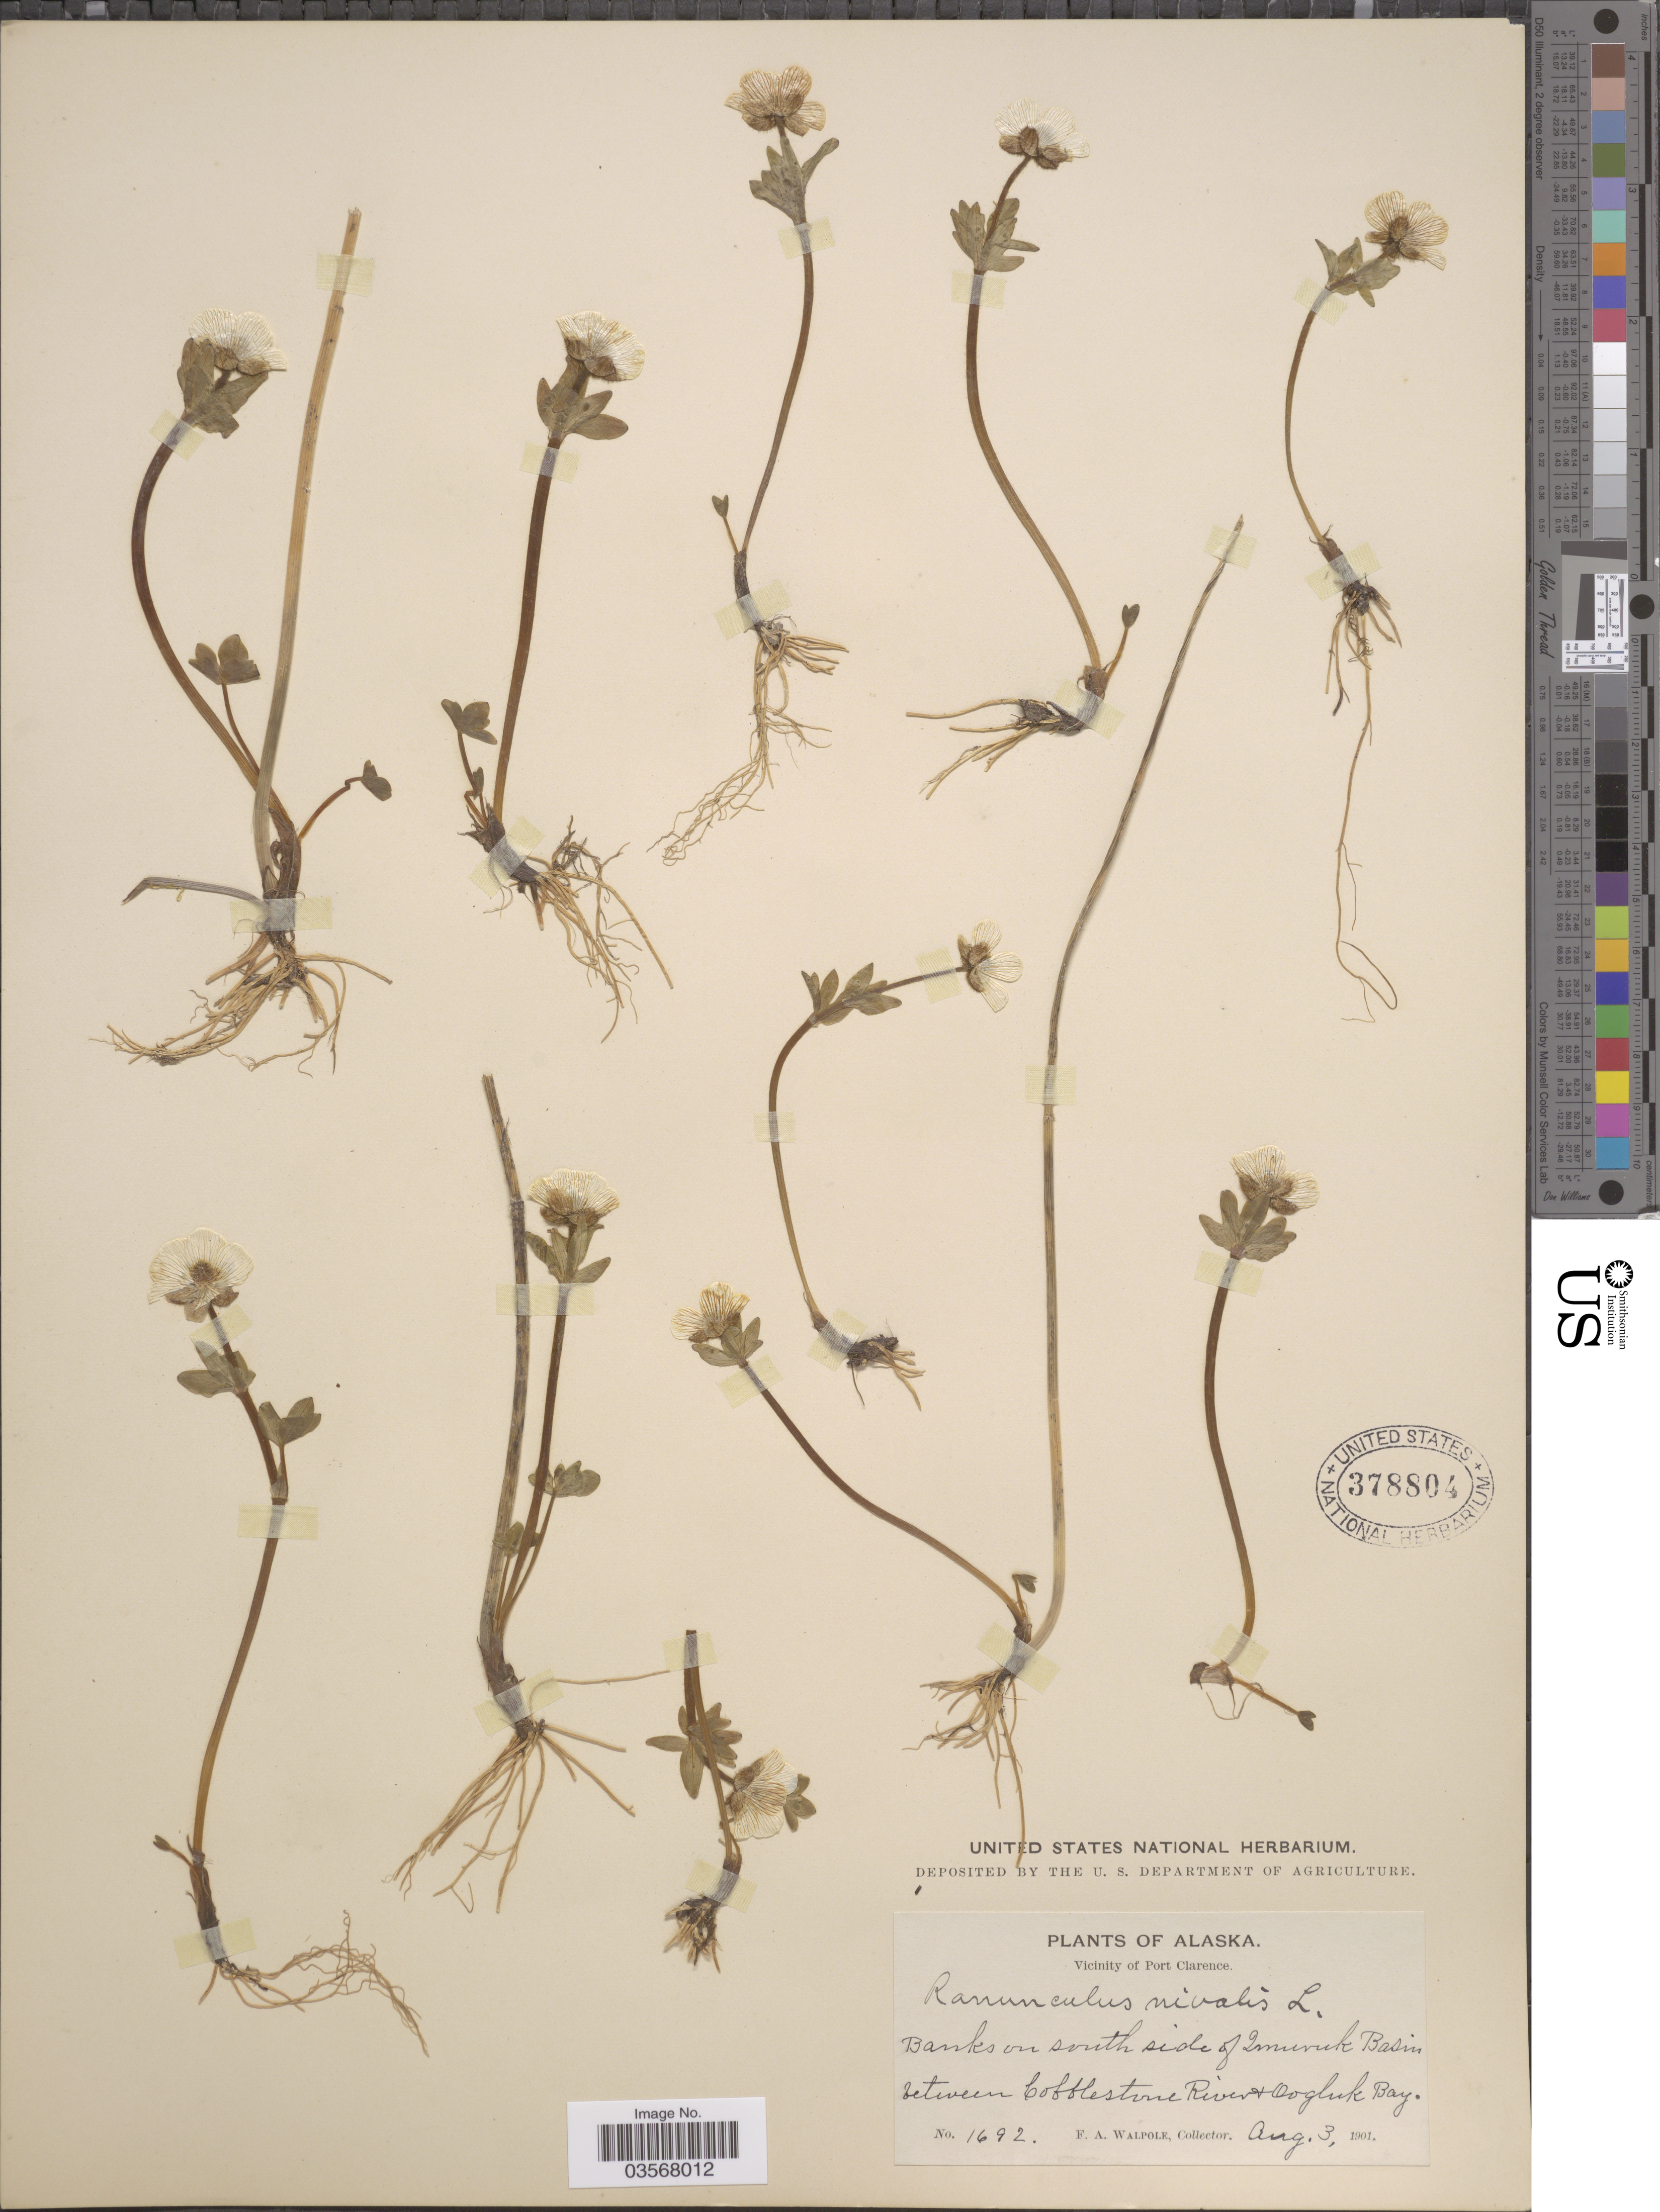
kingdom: Plantae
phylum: Tracheophyta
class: Magnoliopsida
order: Ranunculales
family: Ranunculaceae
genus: Ranunculus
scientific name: Ranunculus nivalis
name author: L.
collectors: F. Walpole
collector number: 1692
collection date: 1901-08-03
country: United States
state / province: Alaska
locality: Vicinity of Port Clarence. Banks on south side of Imuruk Basin between Cobblestone River. Oogluk Bay.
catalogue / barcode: US 378804